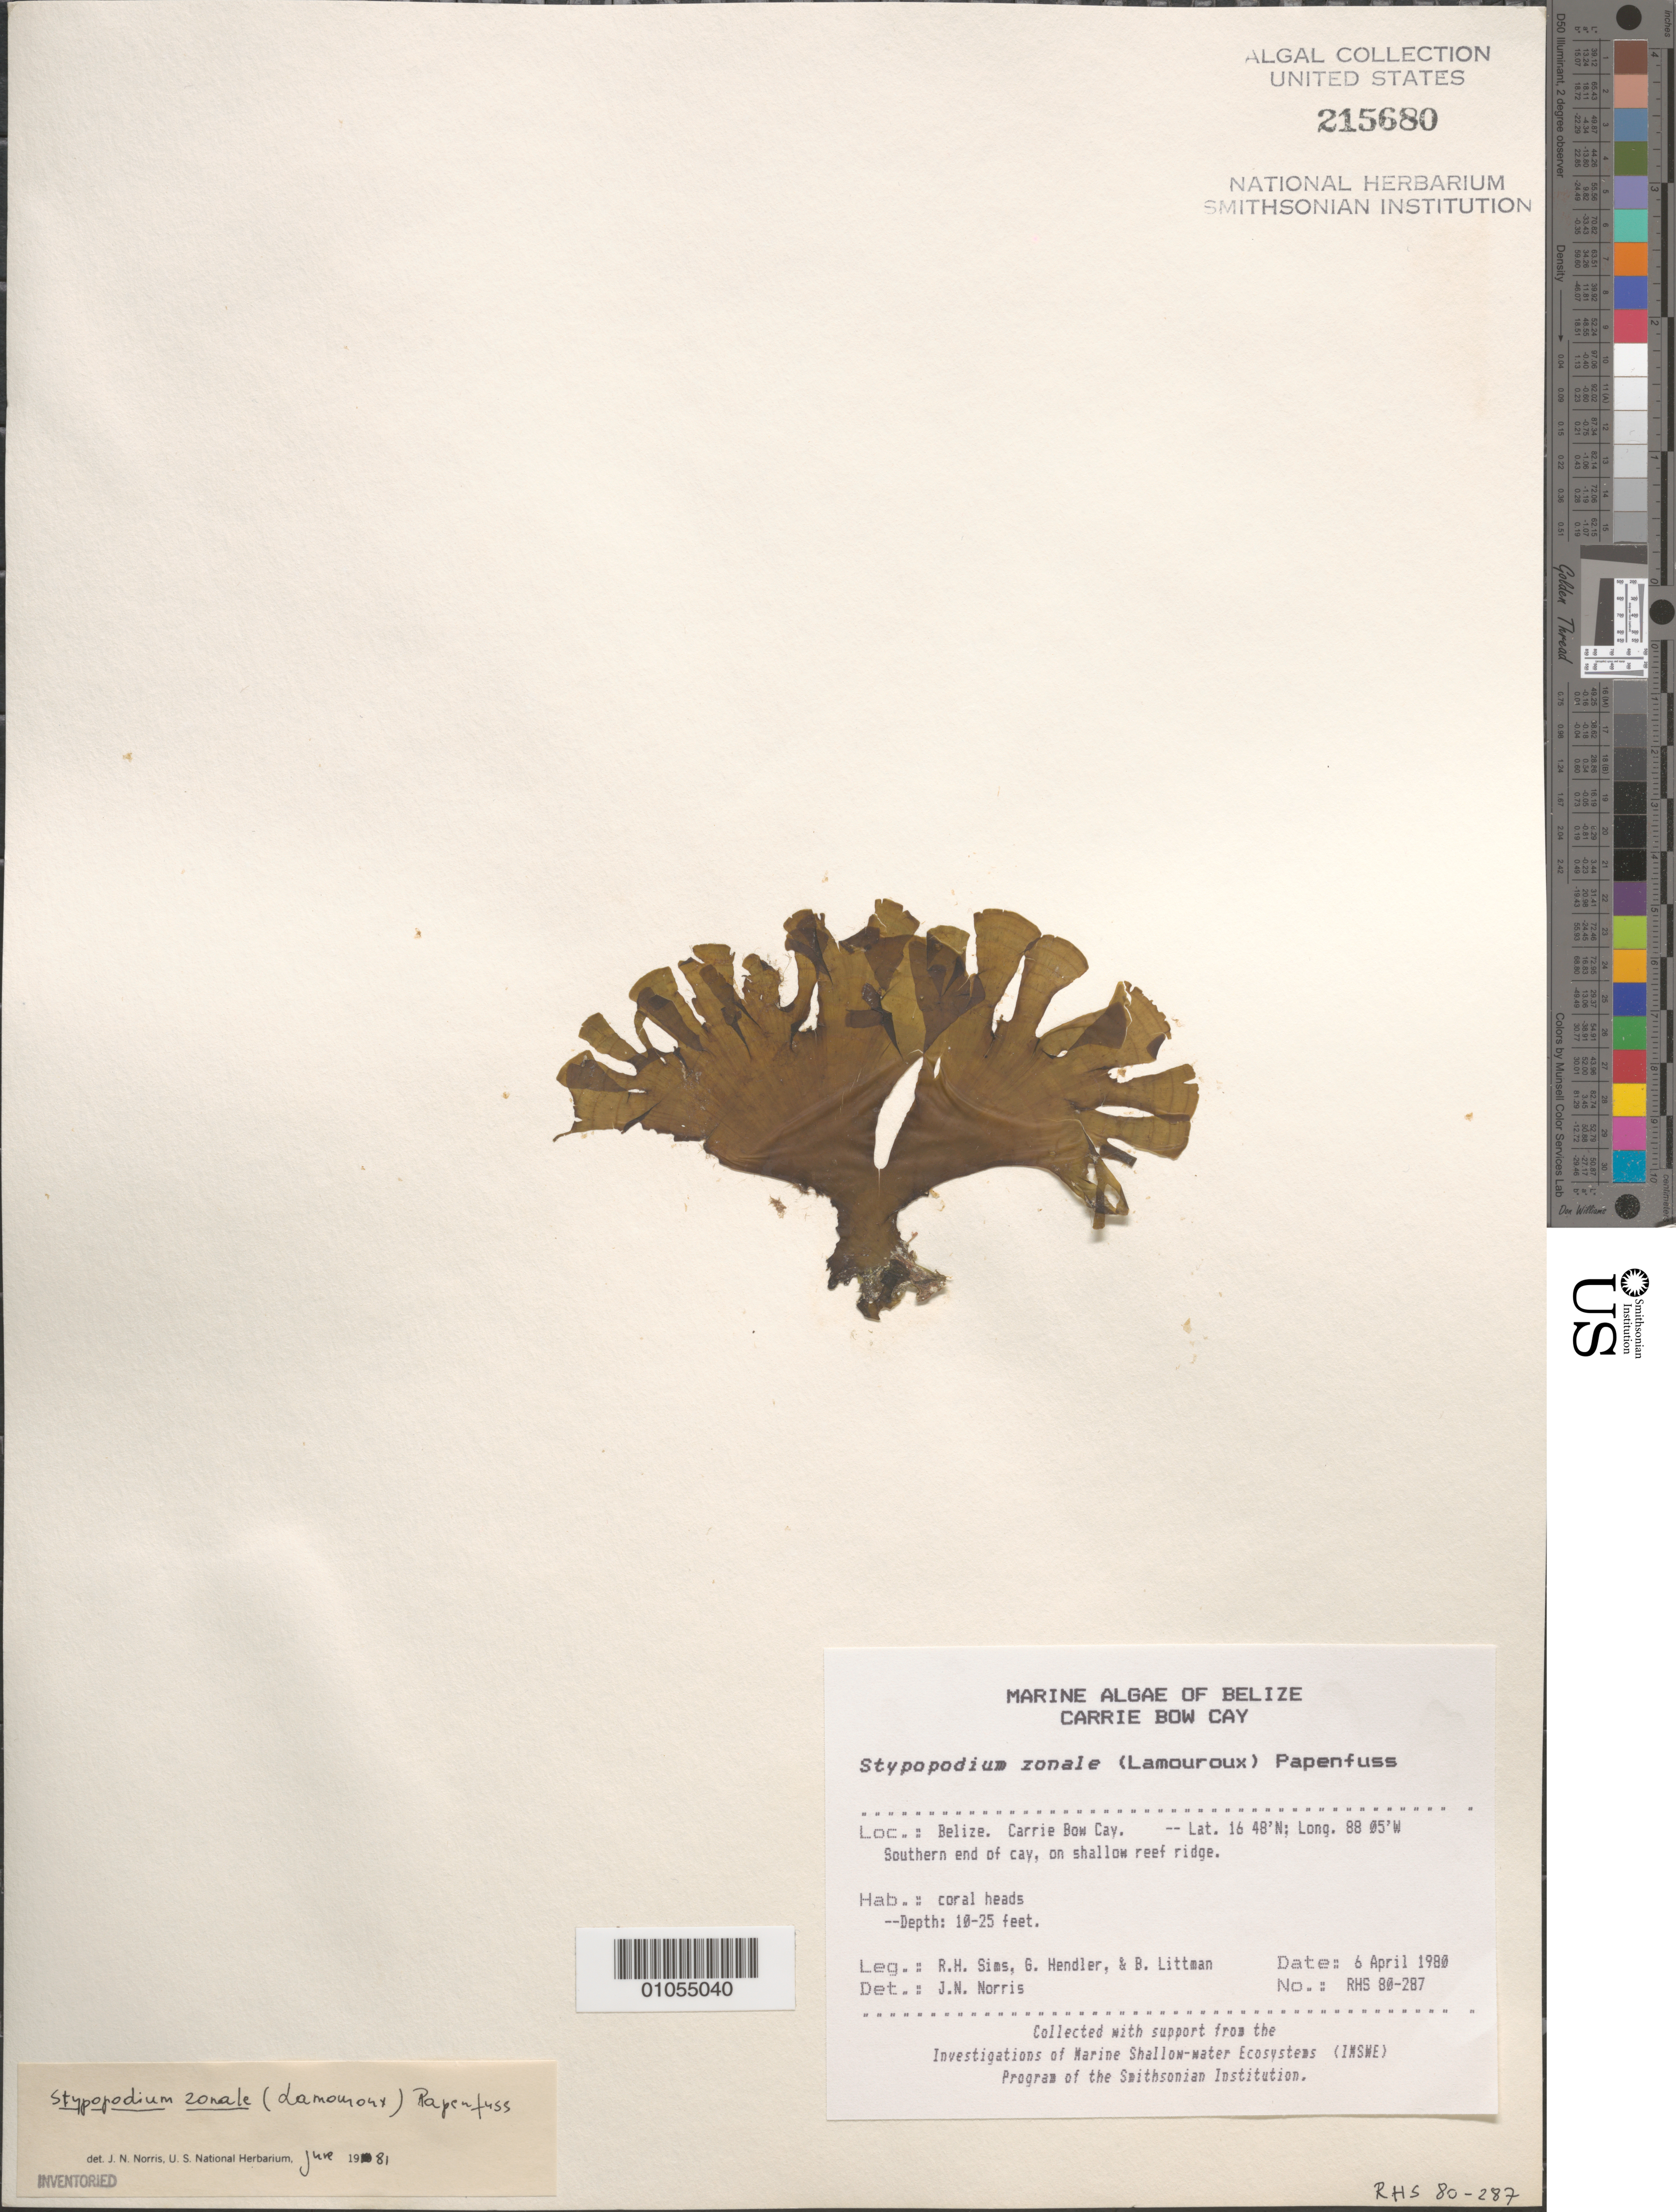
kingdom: Chromista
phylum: Ochrophyta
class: Phaeophyceae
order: Dictyotales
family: Dictyotaceae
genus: Stypopodium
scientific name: Stypopodium zonale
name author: (J.V.Lamouroux) Papenf.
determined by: Norris, James N.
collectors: R. H. Sims, G. Hendler & B. Littman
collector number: RHS 80-287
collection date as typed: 06 Apr 1980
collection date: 1980-04-06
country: Belize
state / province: Stann Creek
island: Carrie Bow Cay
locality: Off the cay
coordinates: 16 48'N, 88 05'W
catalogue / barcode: US 215680